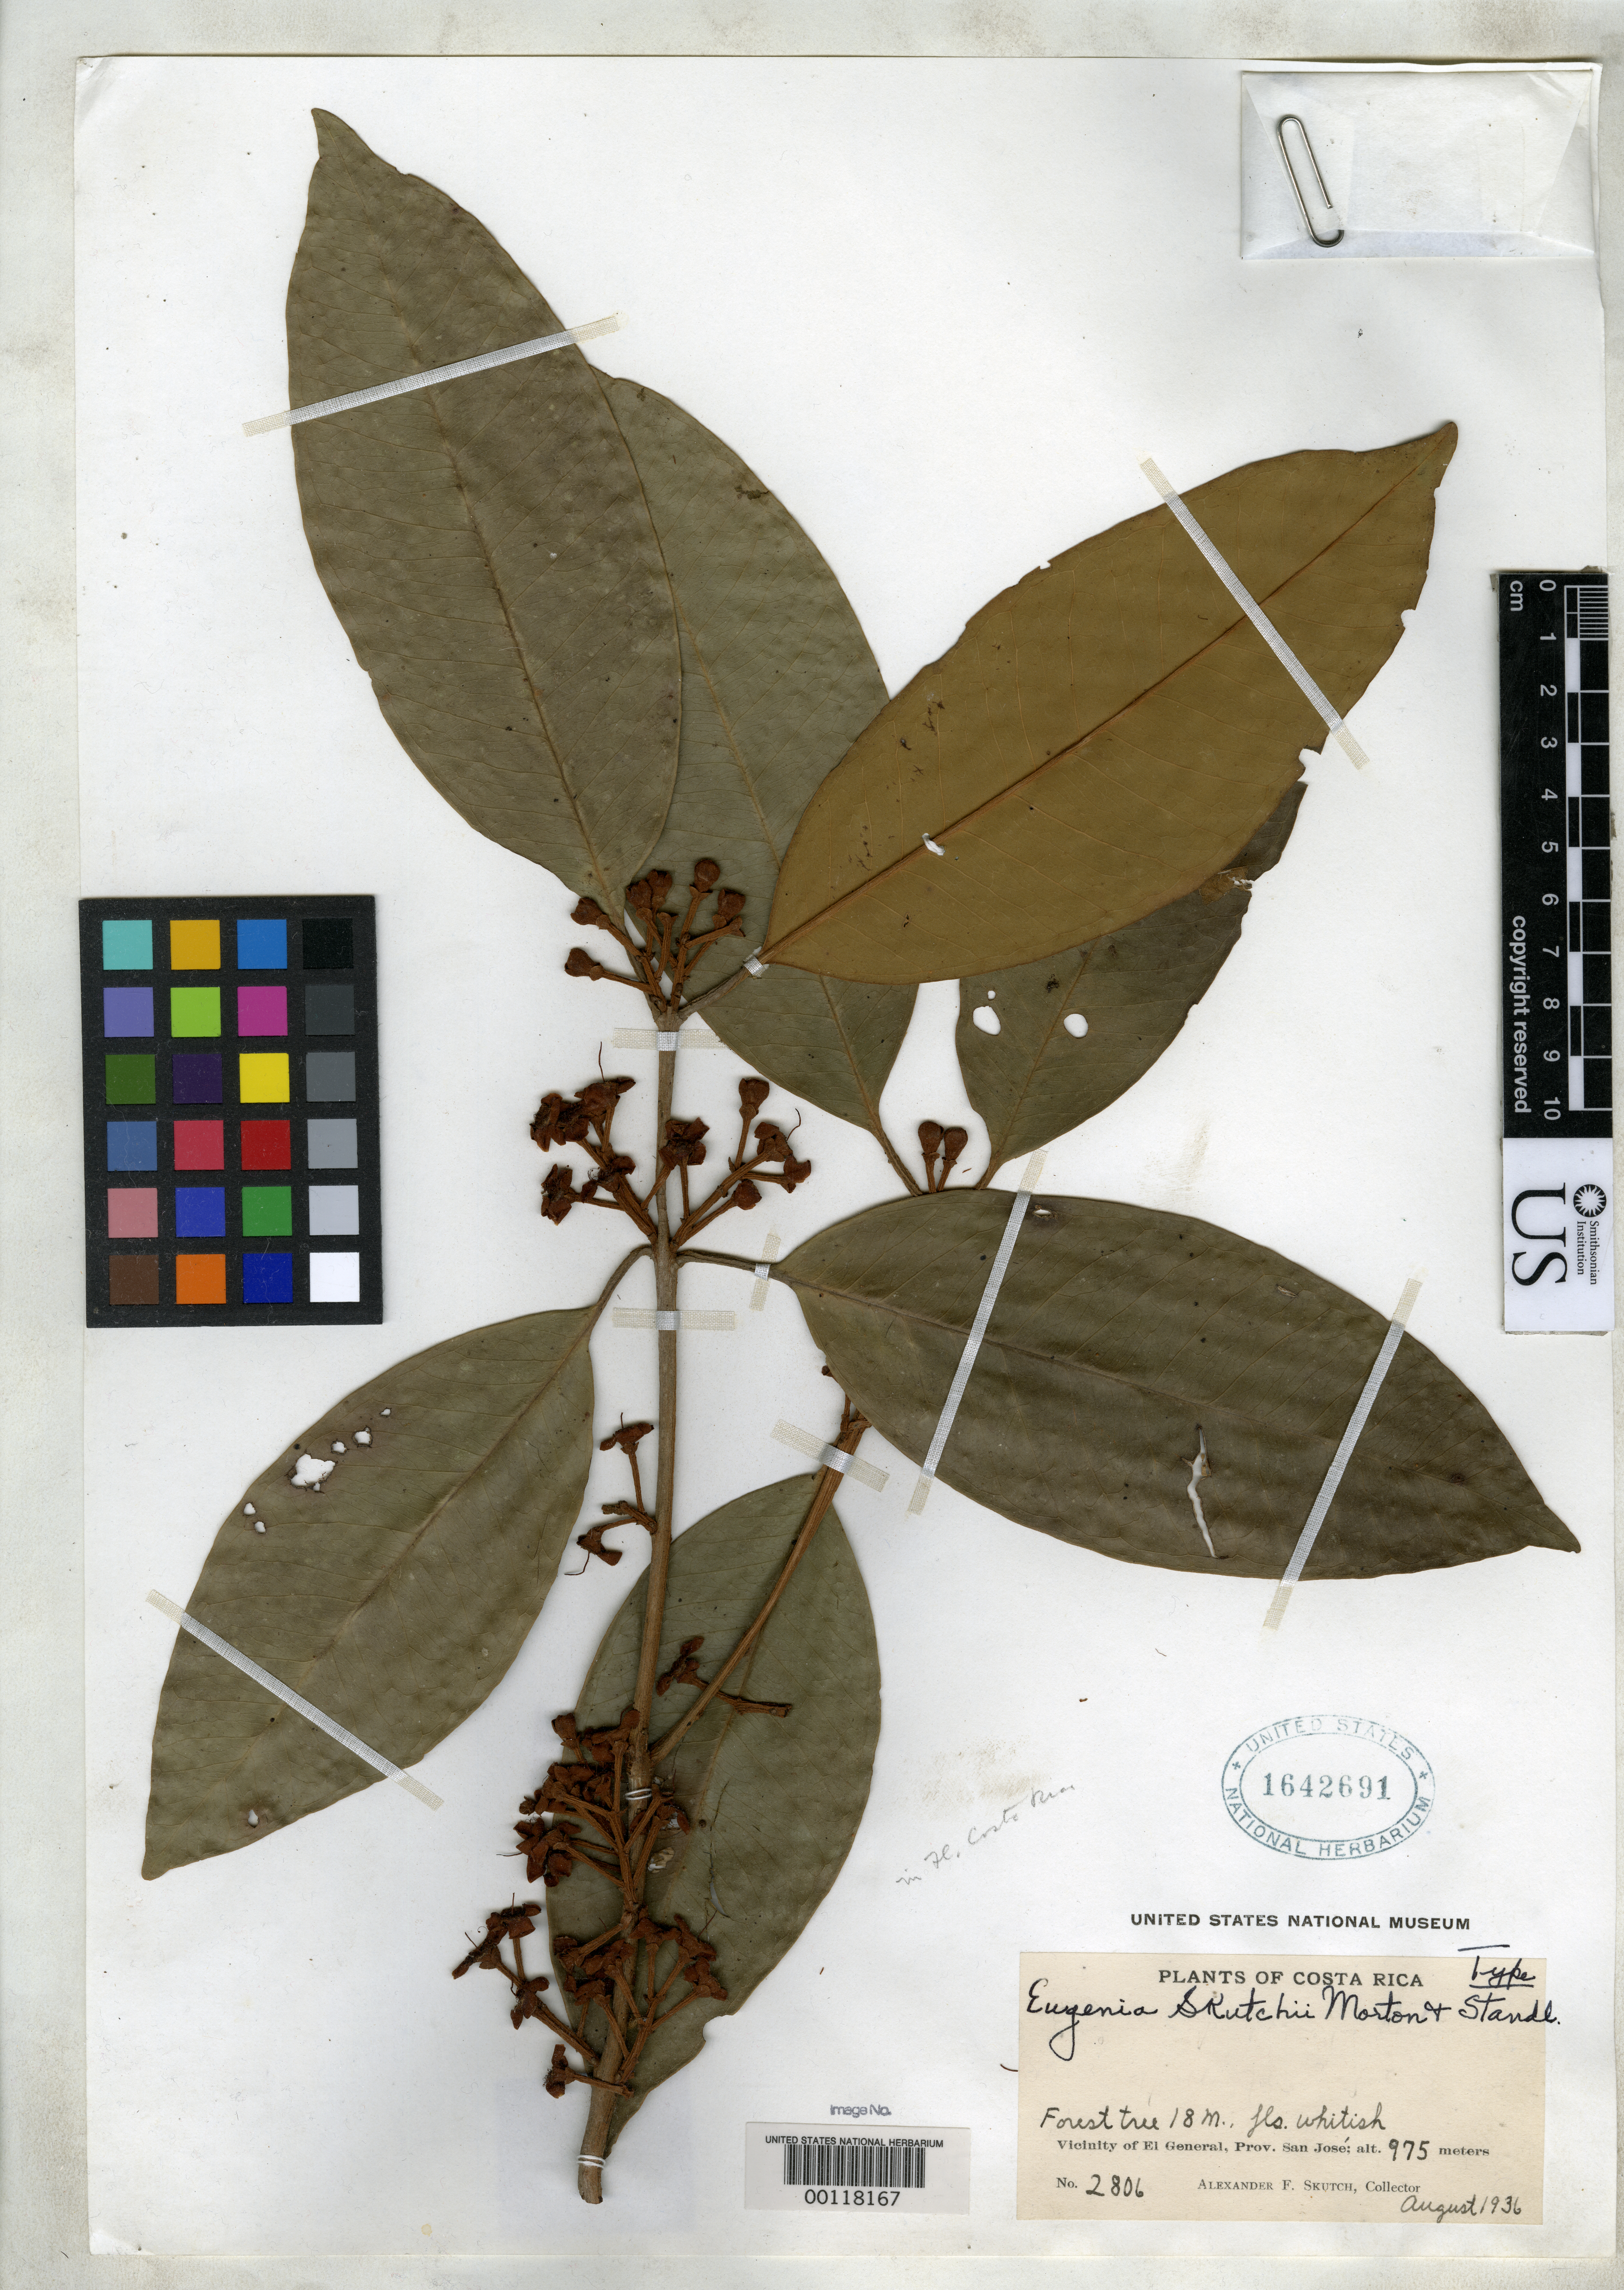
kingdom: Plantae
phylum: Tracheophyta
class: Magnoliopsida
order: Myrtales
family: Myrtaceae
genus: Eugenia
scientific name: Eugenia skutchii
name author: C.V. Morton & Standl.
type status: Holotype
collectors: A. F. Skutch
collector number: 2806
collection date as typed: Aug 1936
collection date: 1936-08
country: Costa Rica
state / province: San José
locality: Vicinity of El General.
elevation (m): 975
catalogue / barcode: US 1642691